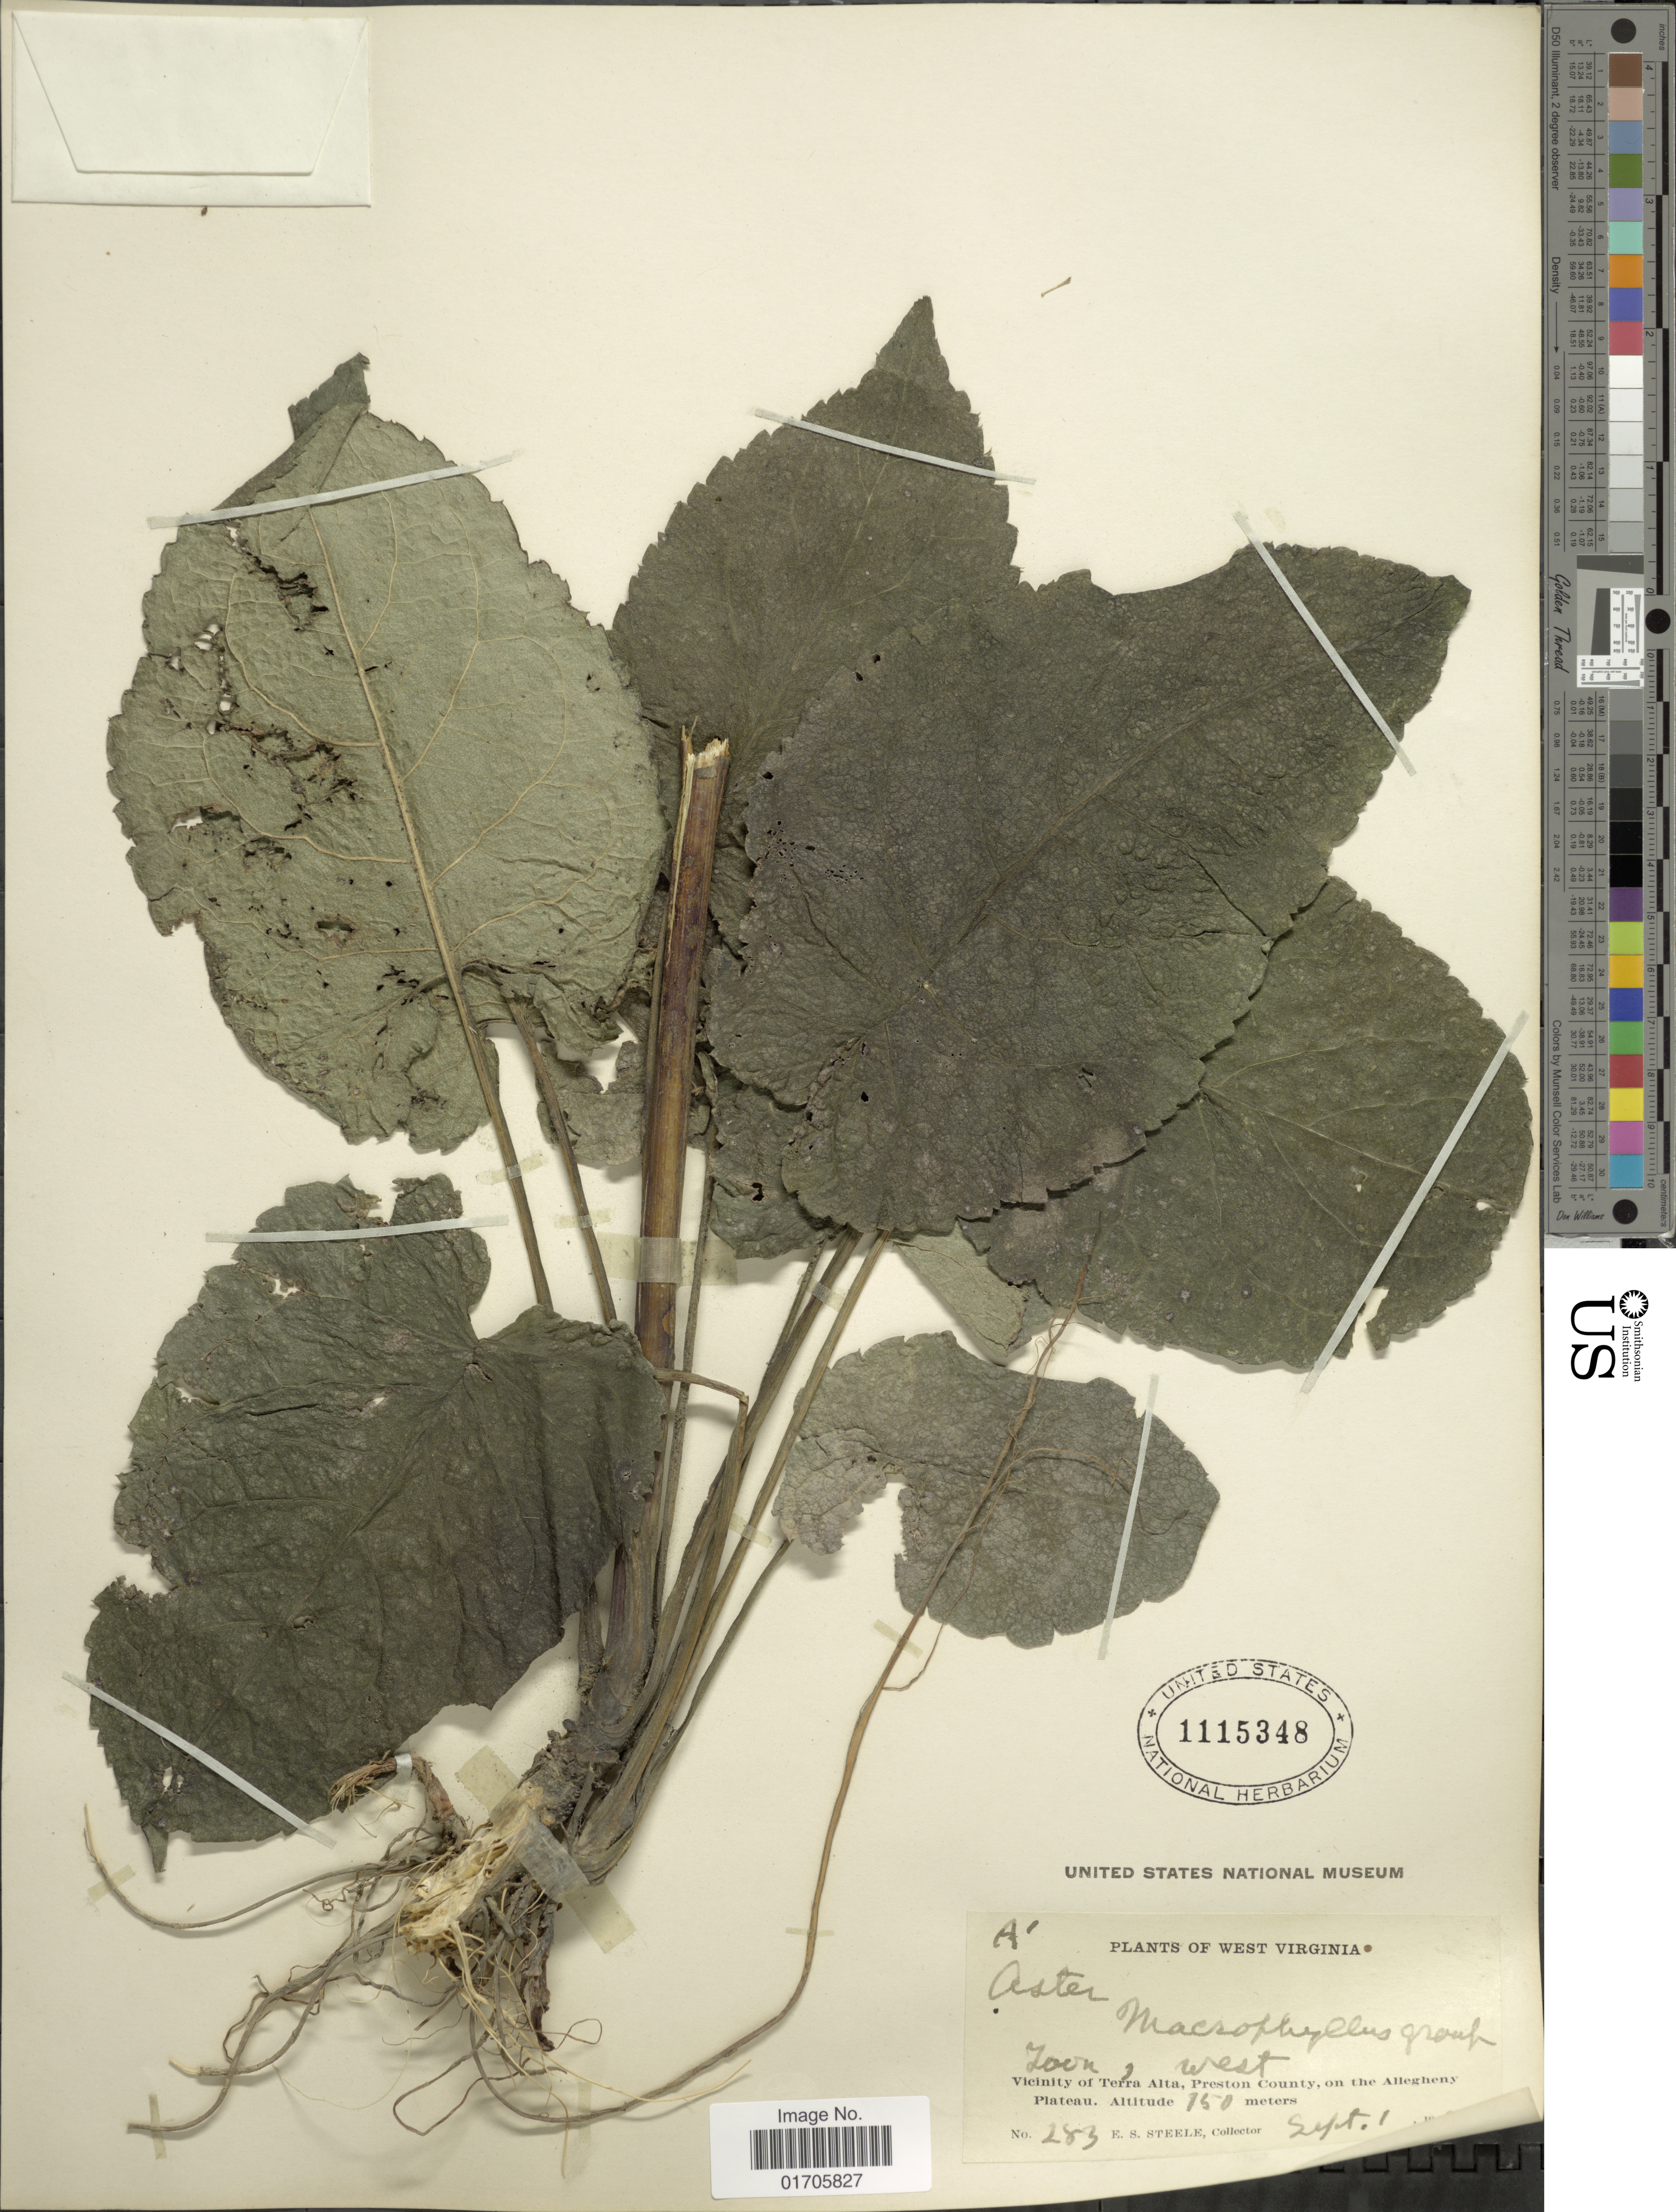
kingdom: Plantae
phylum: Tracheophyta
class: Magnoliopsida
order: Asterales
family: Asteraceae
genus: Eurybia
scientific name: Eurybia macrophylla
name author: (L.) Cass.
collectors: E. Steele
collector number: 283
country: United States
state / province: West Virginia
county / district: Preston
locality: Town, West. Vicinity of Terra Alta, Preston County, on the Allegheny Plateau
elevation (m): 750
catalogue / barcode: US 1115348